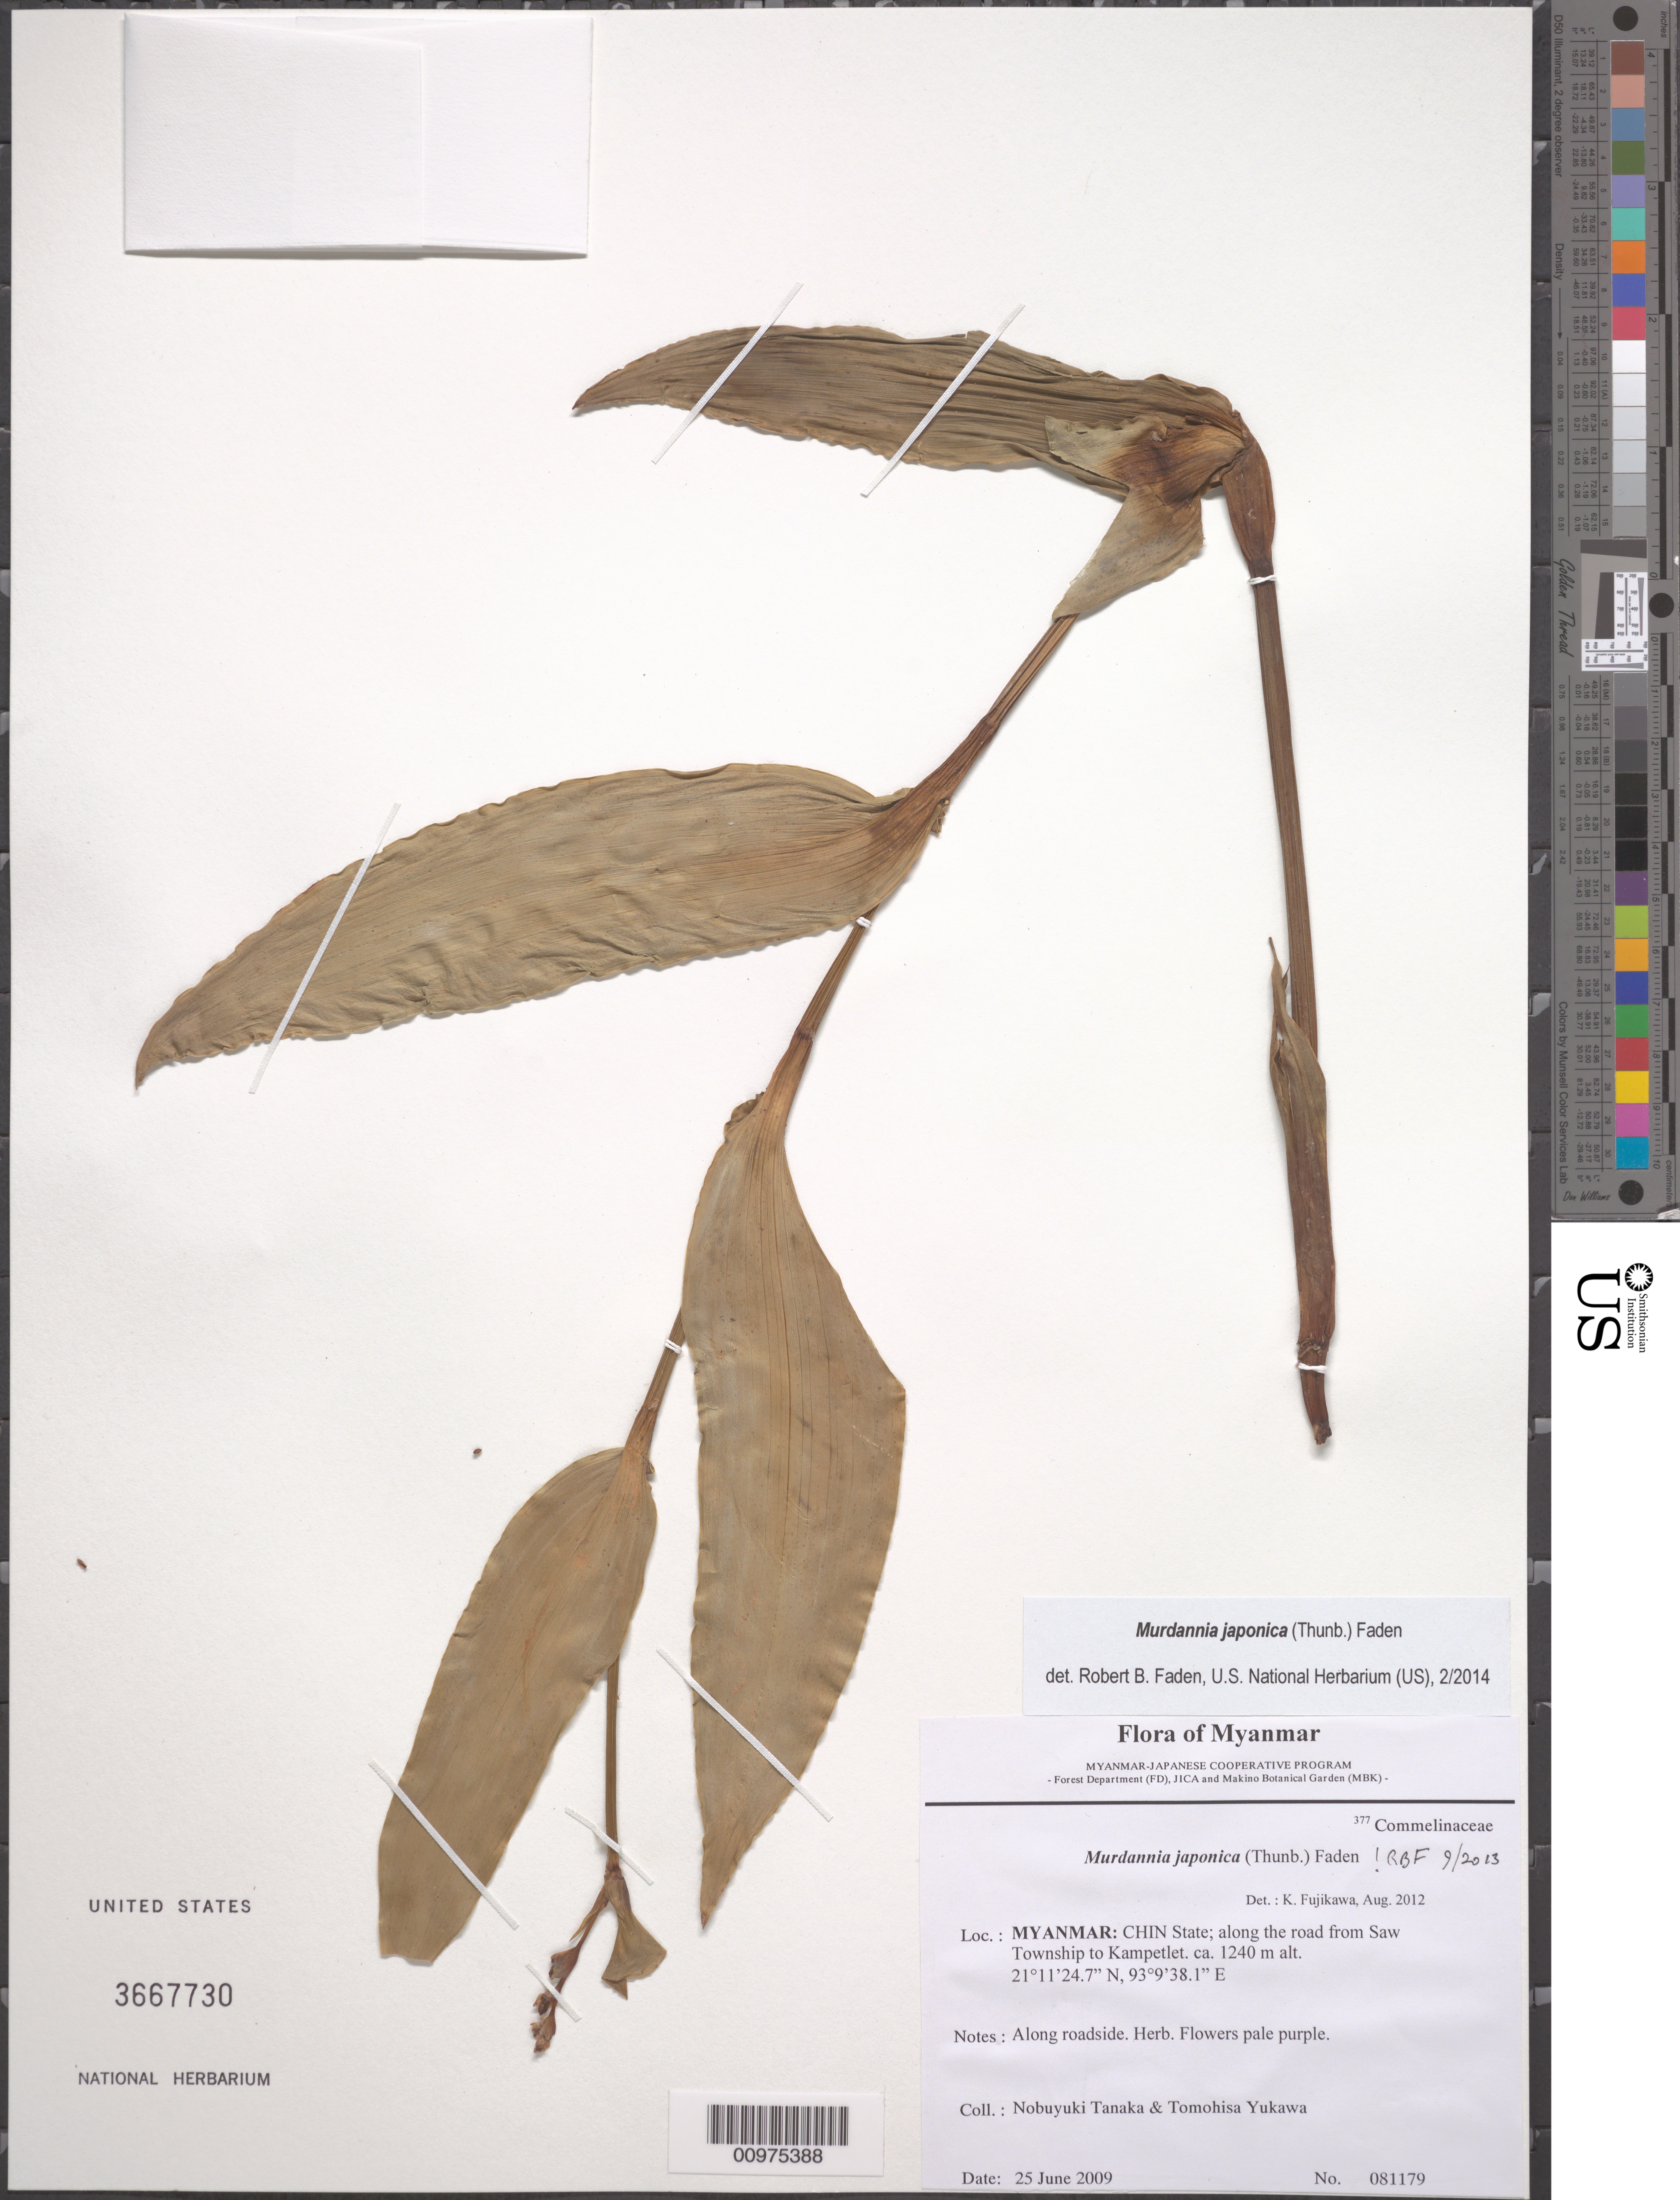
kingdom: Plantae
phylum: Tracheophyta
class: Liliopsida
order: Commelinales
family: Commelinaceae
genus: Murdannia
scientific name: Murdannia japonica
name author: (Thunb.) Faden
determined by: Faden, Robert B., (US), Smithsonian Institution - National Museum of Natural History (UNITED STATES)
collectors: N. Tanaka & T. Yukawa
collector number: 081179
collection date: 2009-06-25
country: Myanmar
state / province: Chin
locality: along the road from Saw Township to Kampetlet.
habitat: Along roadside.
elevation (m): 1240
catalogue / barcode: US 3667730